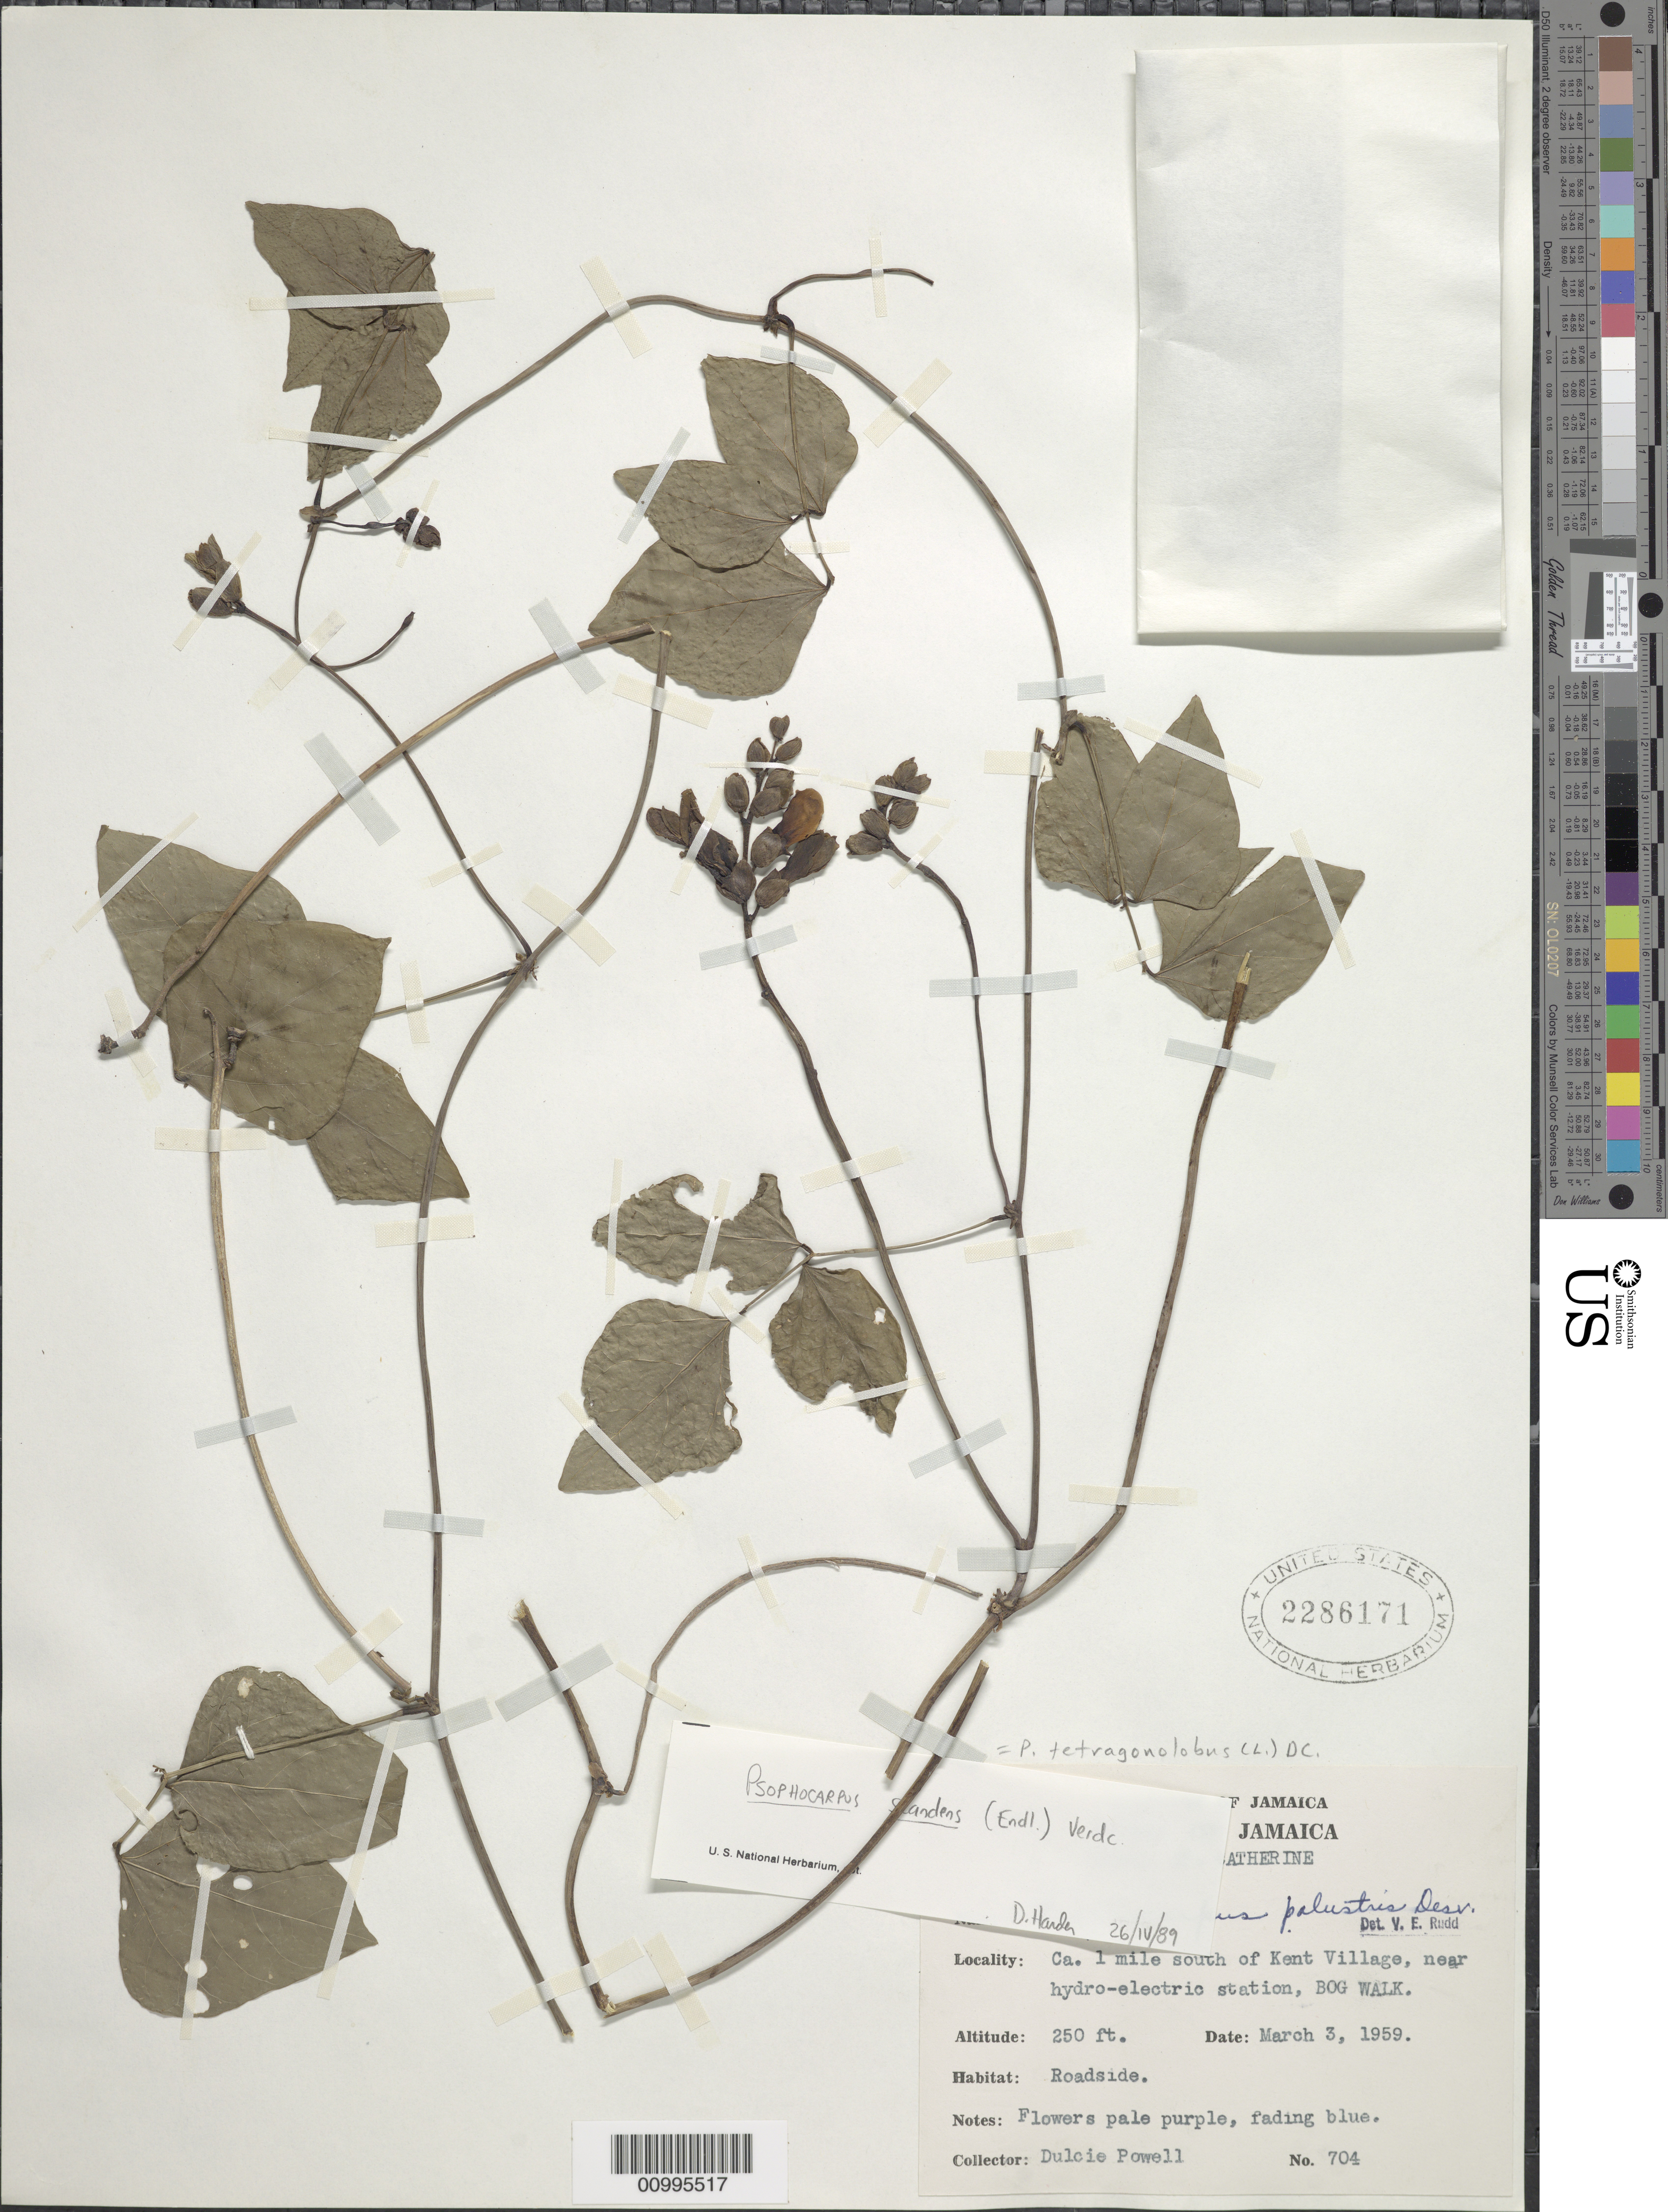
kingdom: Plantae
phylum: Tracheophyta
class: Magnoliopsida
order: Fabales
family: Fabaceae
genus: Psophocarpus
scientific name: Psophocarpus tetragonolobus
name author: (L.) DC.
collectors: D. A. Powell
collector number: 704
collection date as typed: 03 Mar 1959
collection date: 1959-03-03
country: Jamaica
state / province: Saint Catherine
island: Jamaica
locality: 1 mile S of Kent Village, near hydro-electric station, Bog Walk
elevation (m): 76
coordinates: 0 N, 0 E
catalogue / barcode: US 2286171